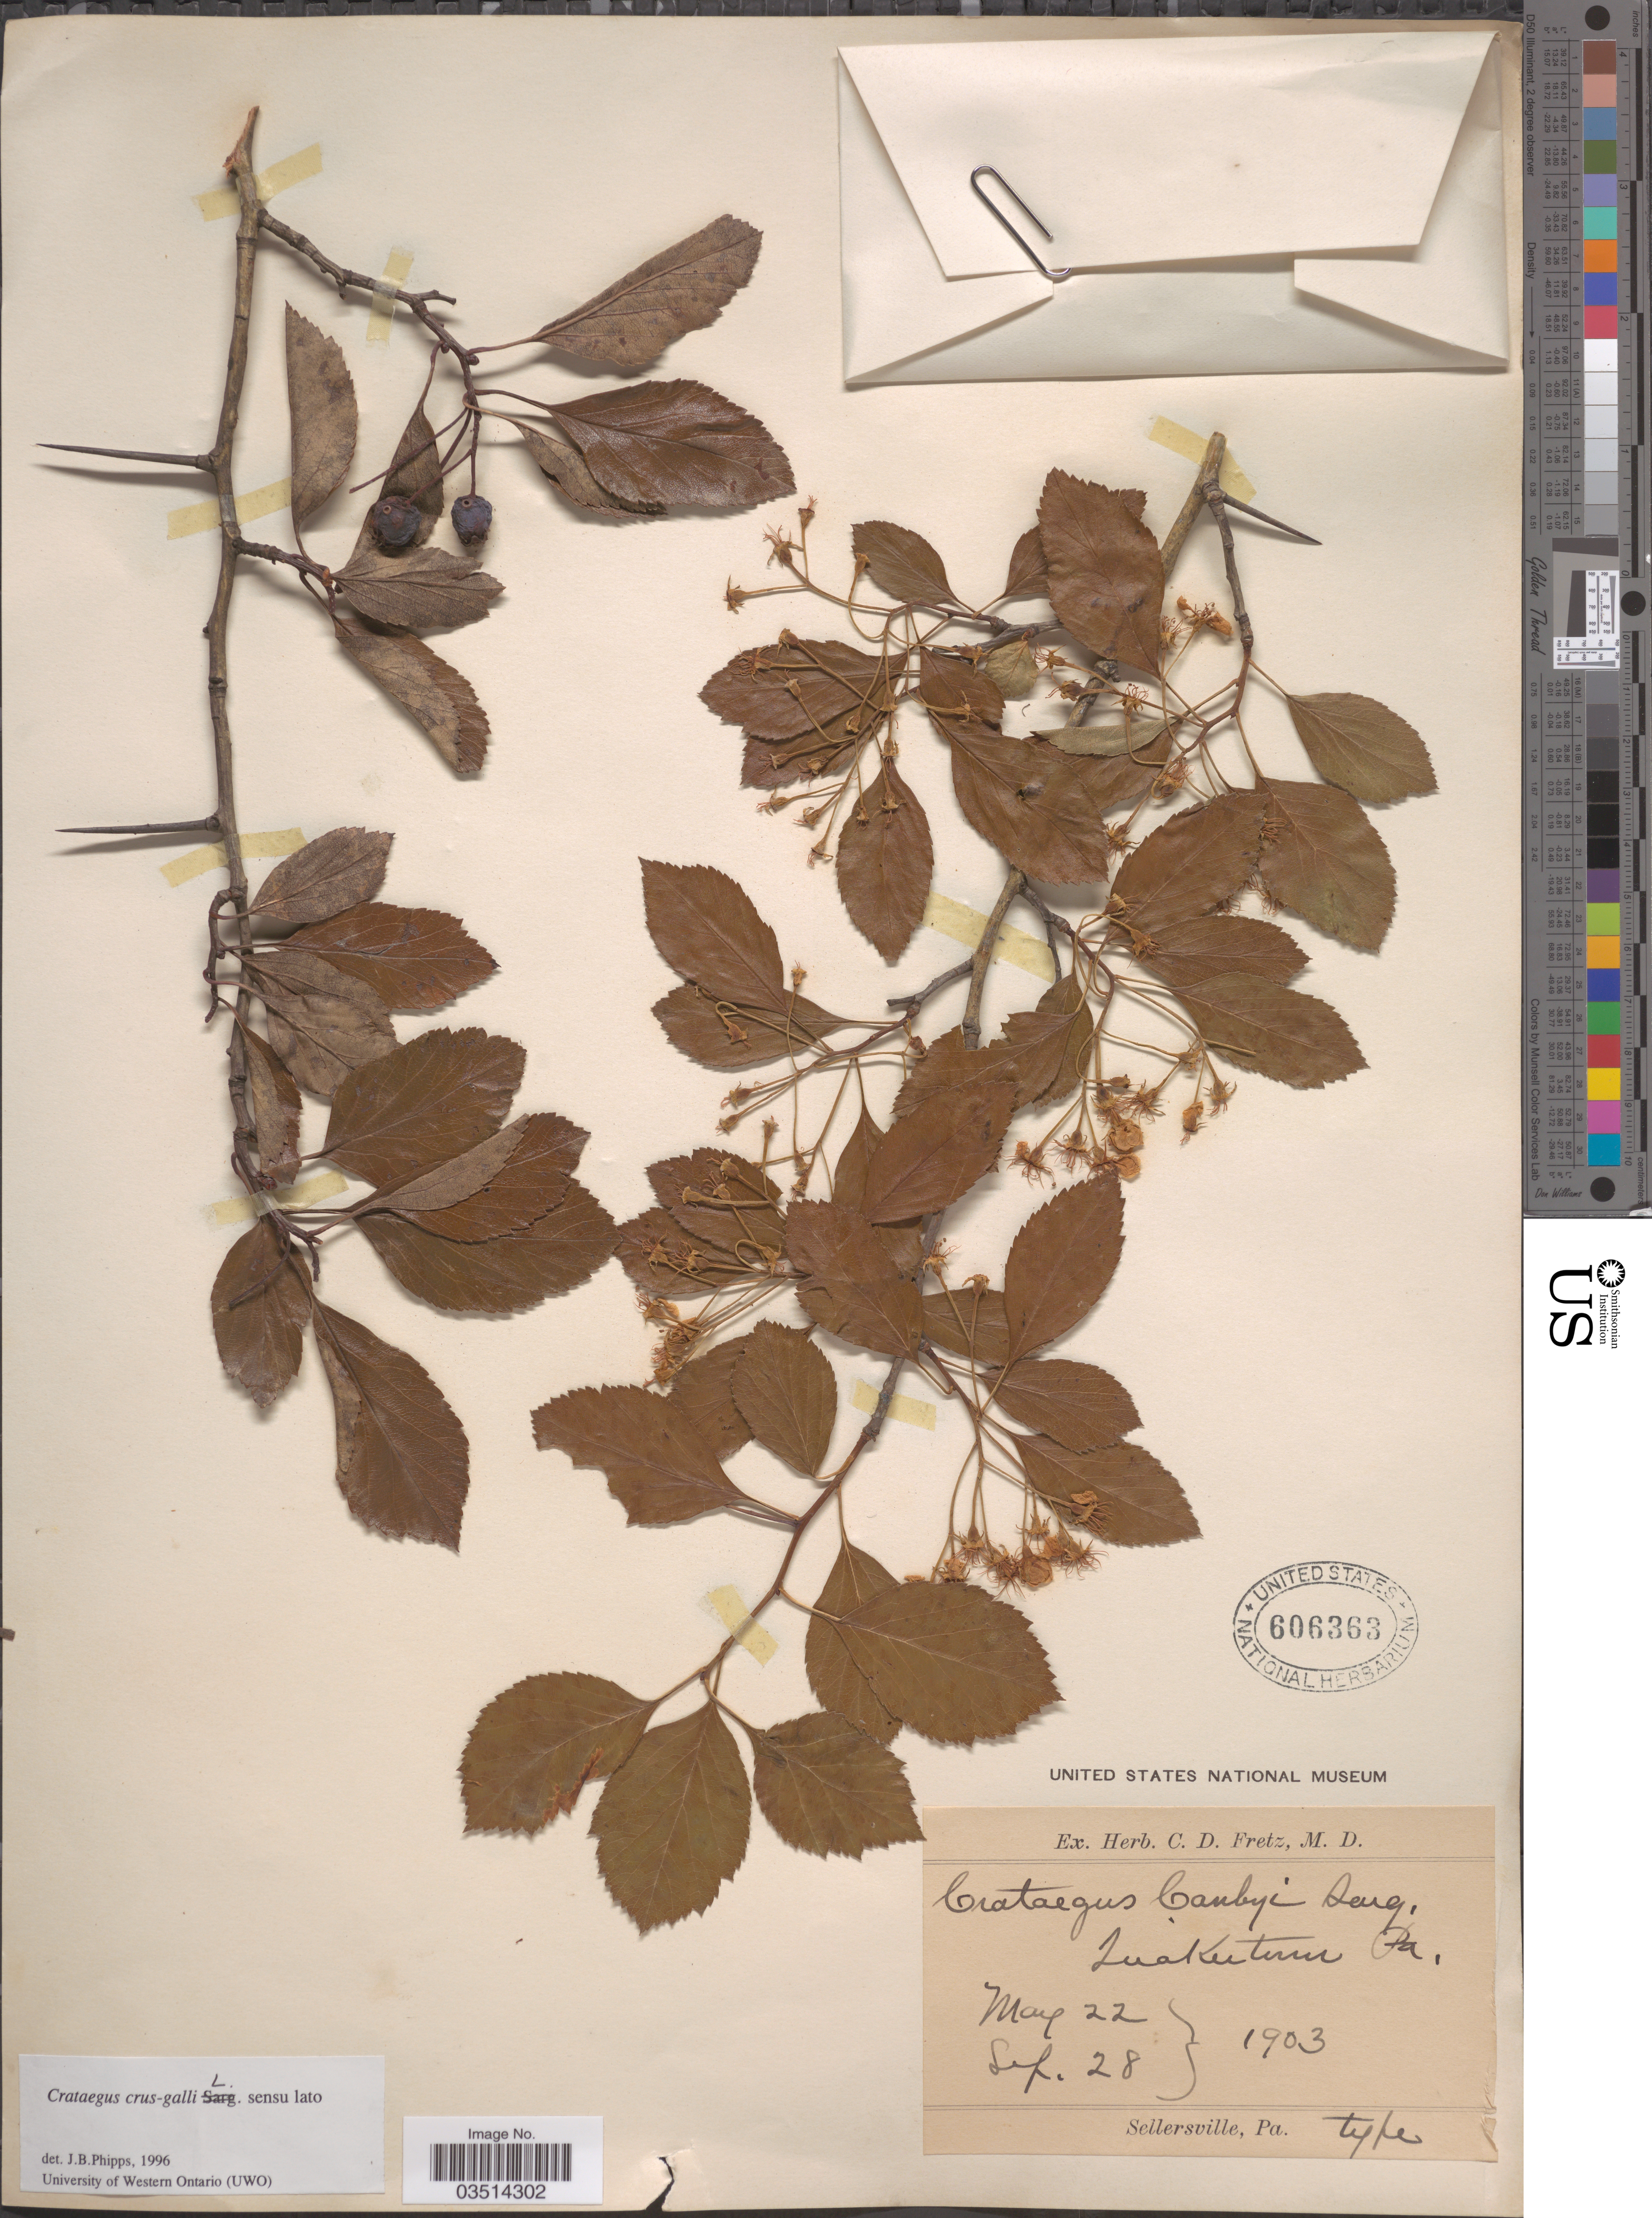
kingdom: Plantae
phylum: Tracheophyta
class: Magnoliopsida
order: Rosales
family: Rosaceae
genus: Crataegus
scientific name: Crataegus crus-galli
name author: L.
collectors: ex herb. C.D. Fretz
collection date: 1903-05-22/1903-09-28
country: United States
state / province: Pennsylvania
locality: Quakertown.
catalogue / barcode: US 606363